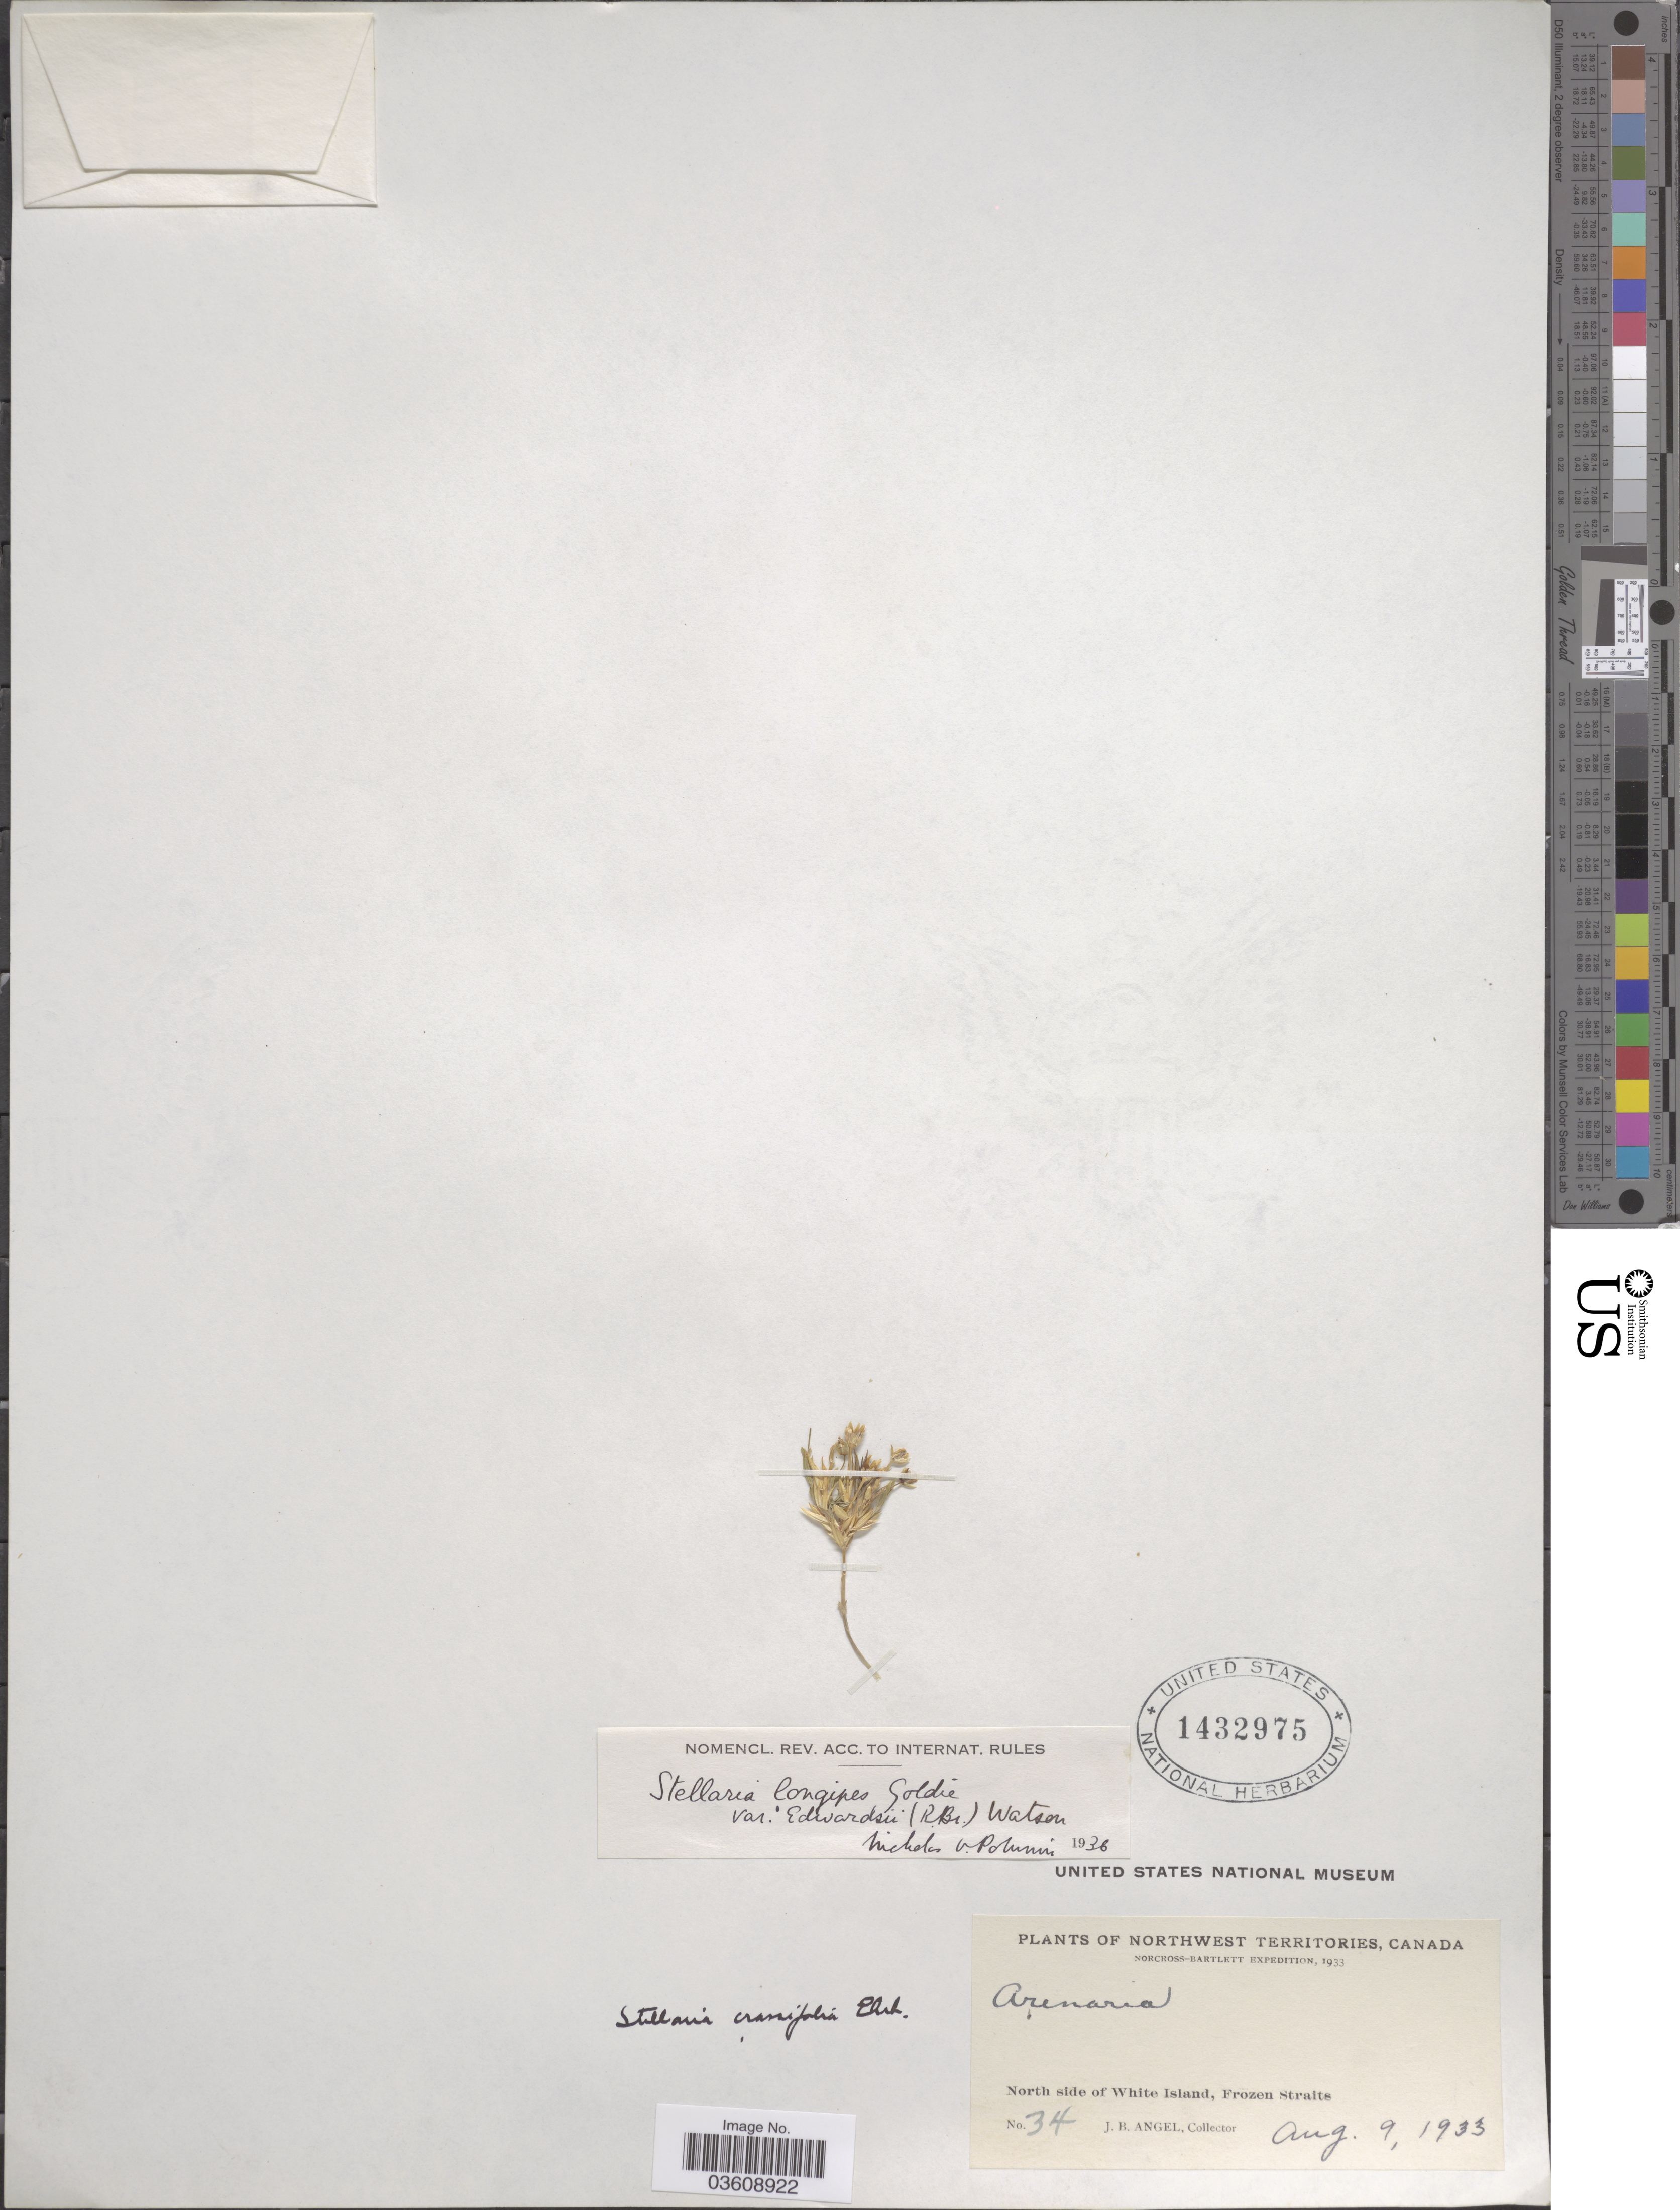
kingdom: Plantae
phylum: Tracheophyta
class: Magnoliopsida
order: Caryophyllales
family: Caryophyllaceae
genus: Stellaria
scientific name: Stellaria longipes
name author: Goldie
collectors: J. Angel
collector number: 34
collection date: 1933-08-09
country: Canada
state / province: Northwest Territories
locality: North side of White Island, Frozen Straits.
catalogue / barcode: US 1432975